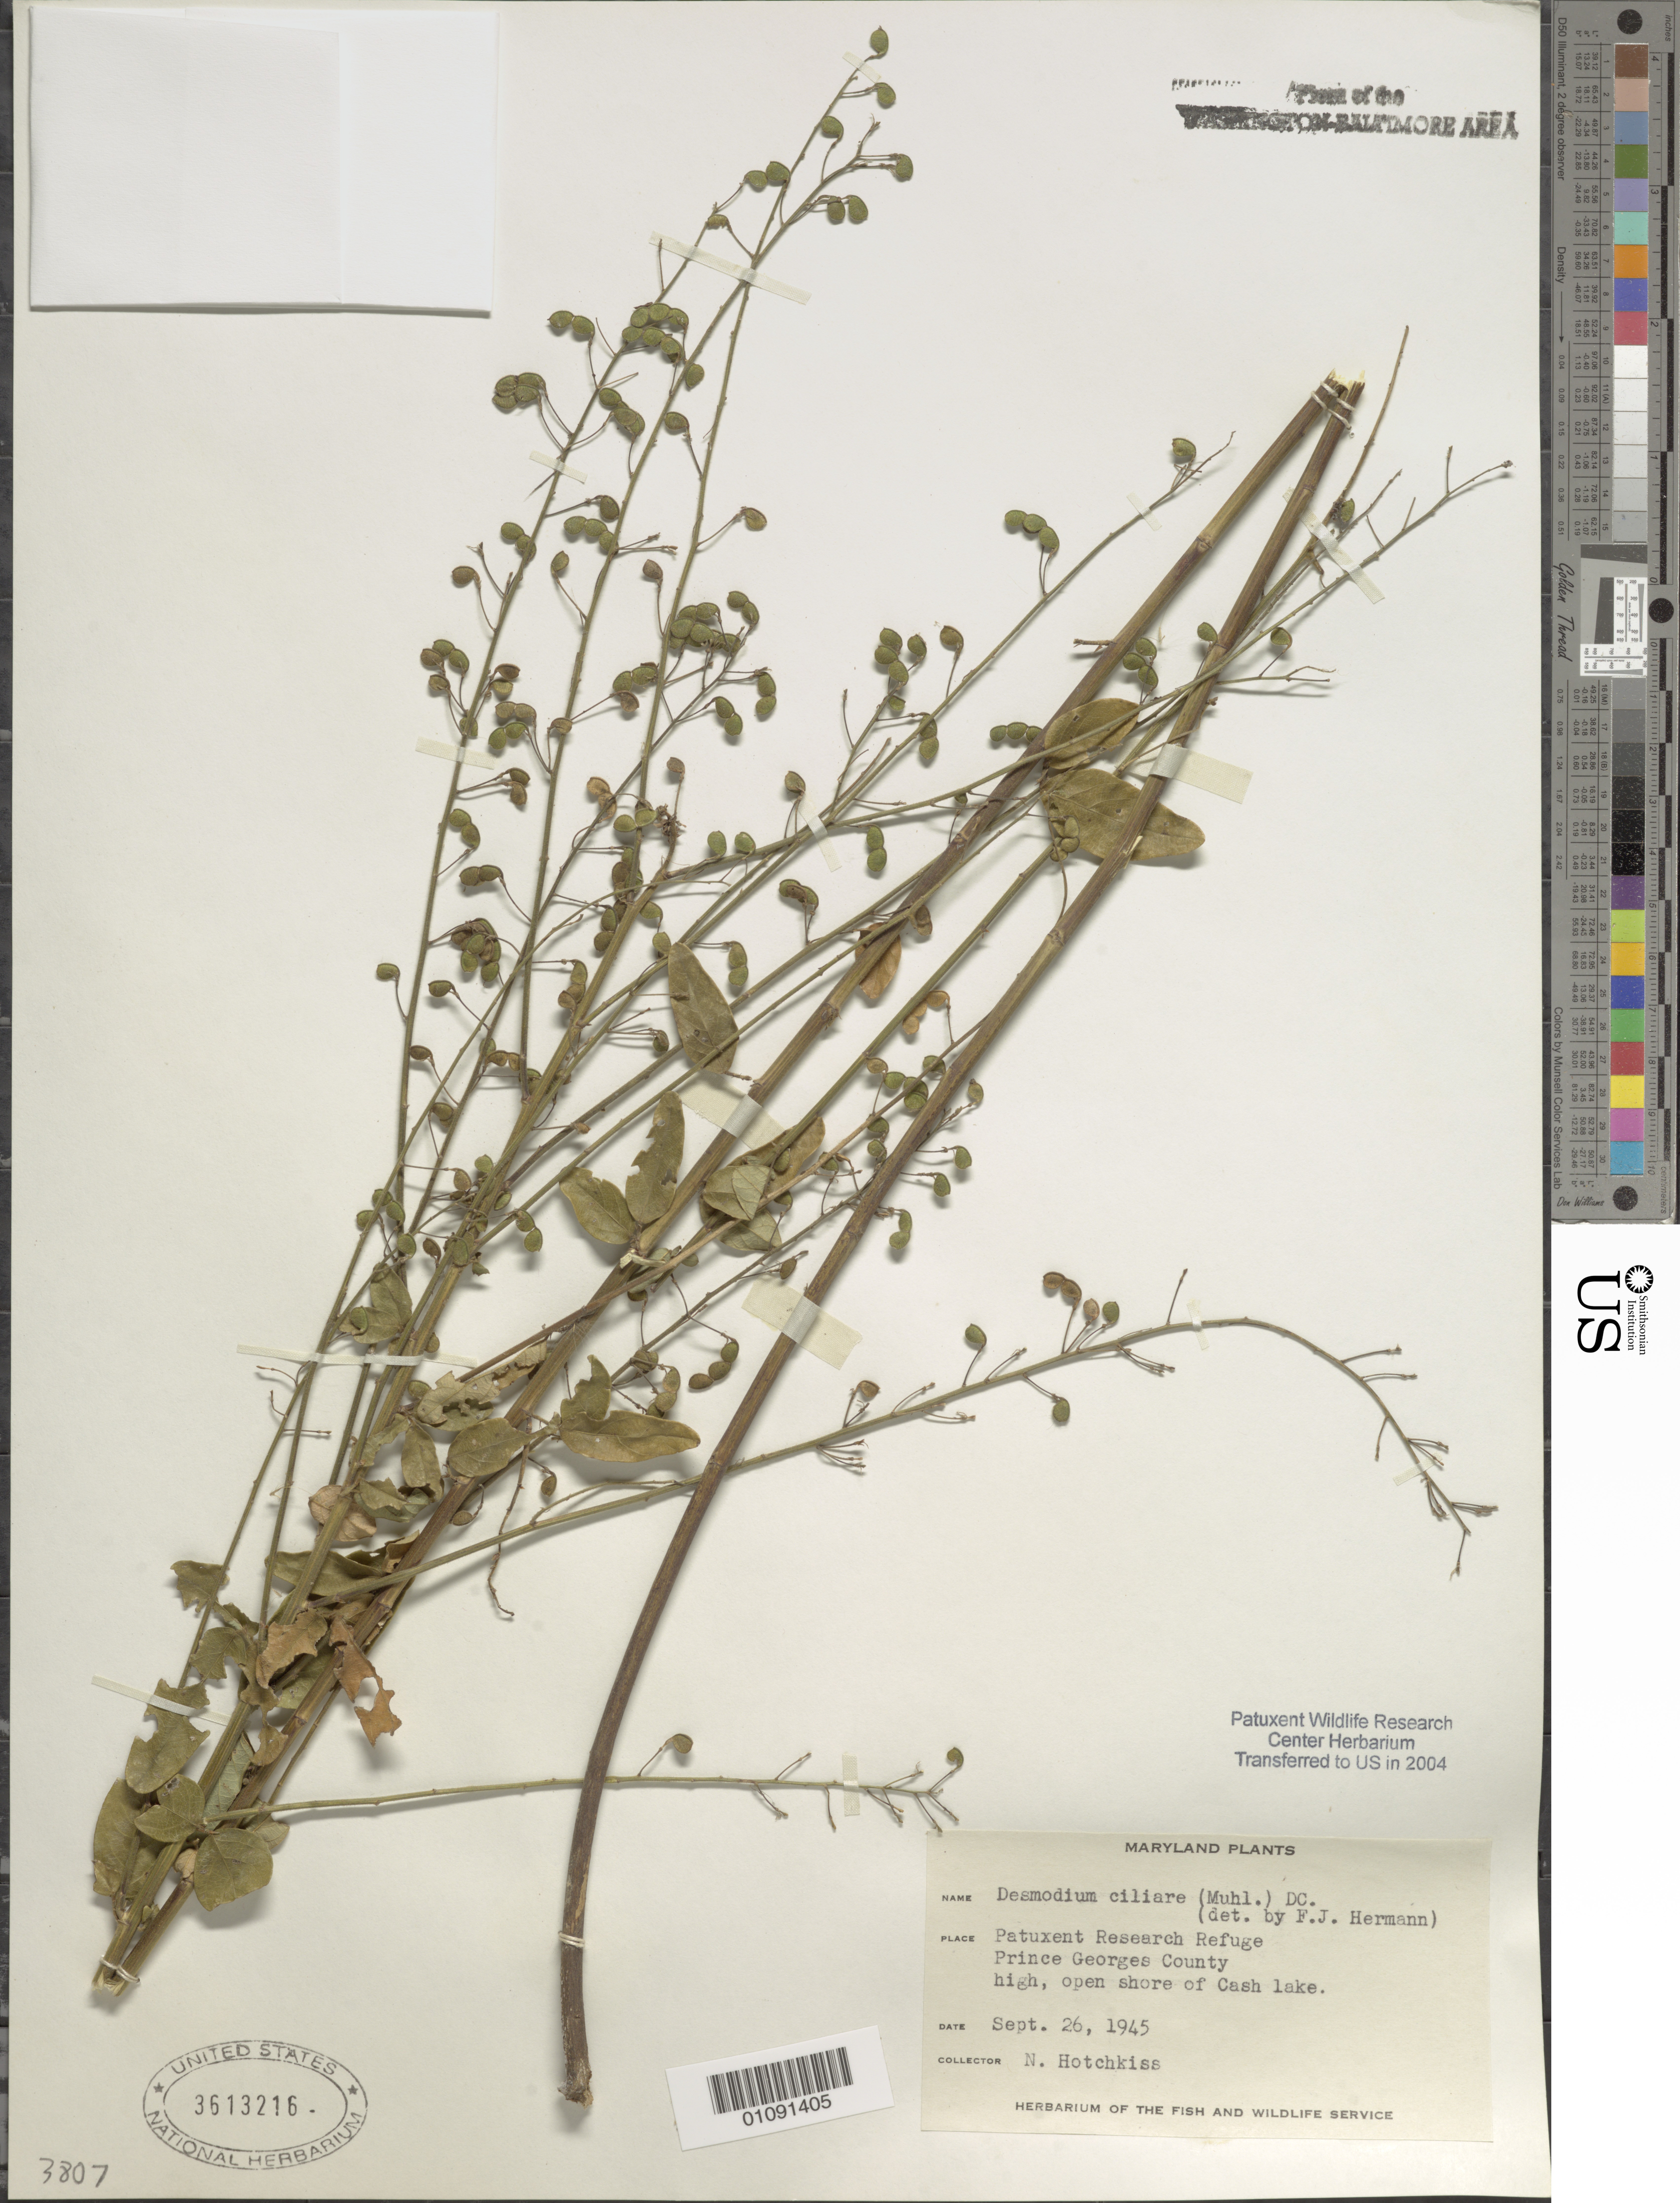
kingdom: Plantae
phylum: Tracheophyta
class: Magnoliopsida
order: Fabales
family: Fabaceae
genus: Desmodium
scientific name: Desmodium ciliare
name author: (Muhl. ex Willd.) DC.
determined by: Hermann, F. J.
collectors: N. Hotchkiss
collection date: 1945-09-26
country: United States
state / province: Maryland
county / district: Prince George's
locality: Patuxent Wildlife Refuge. Cash Lake.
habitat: High open shore.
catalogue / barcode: US 3613216